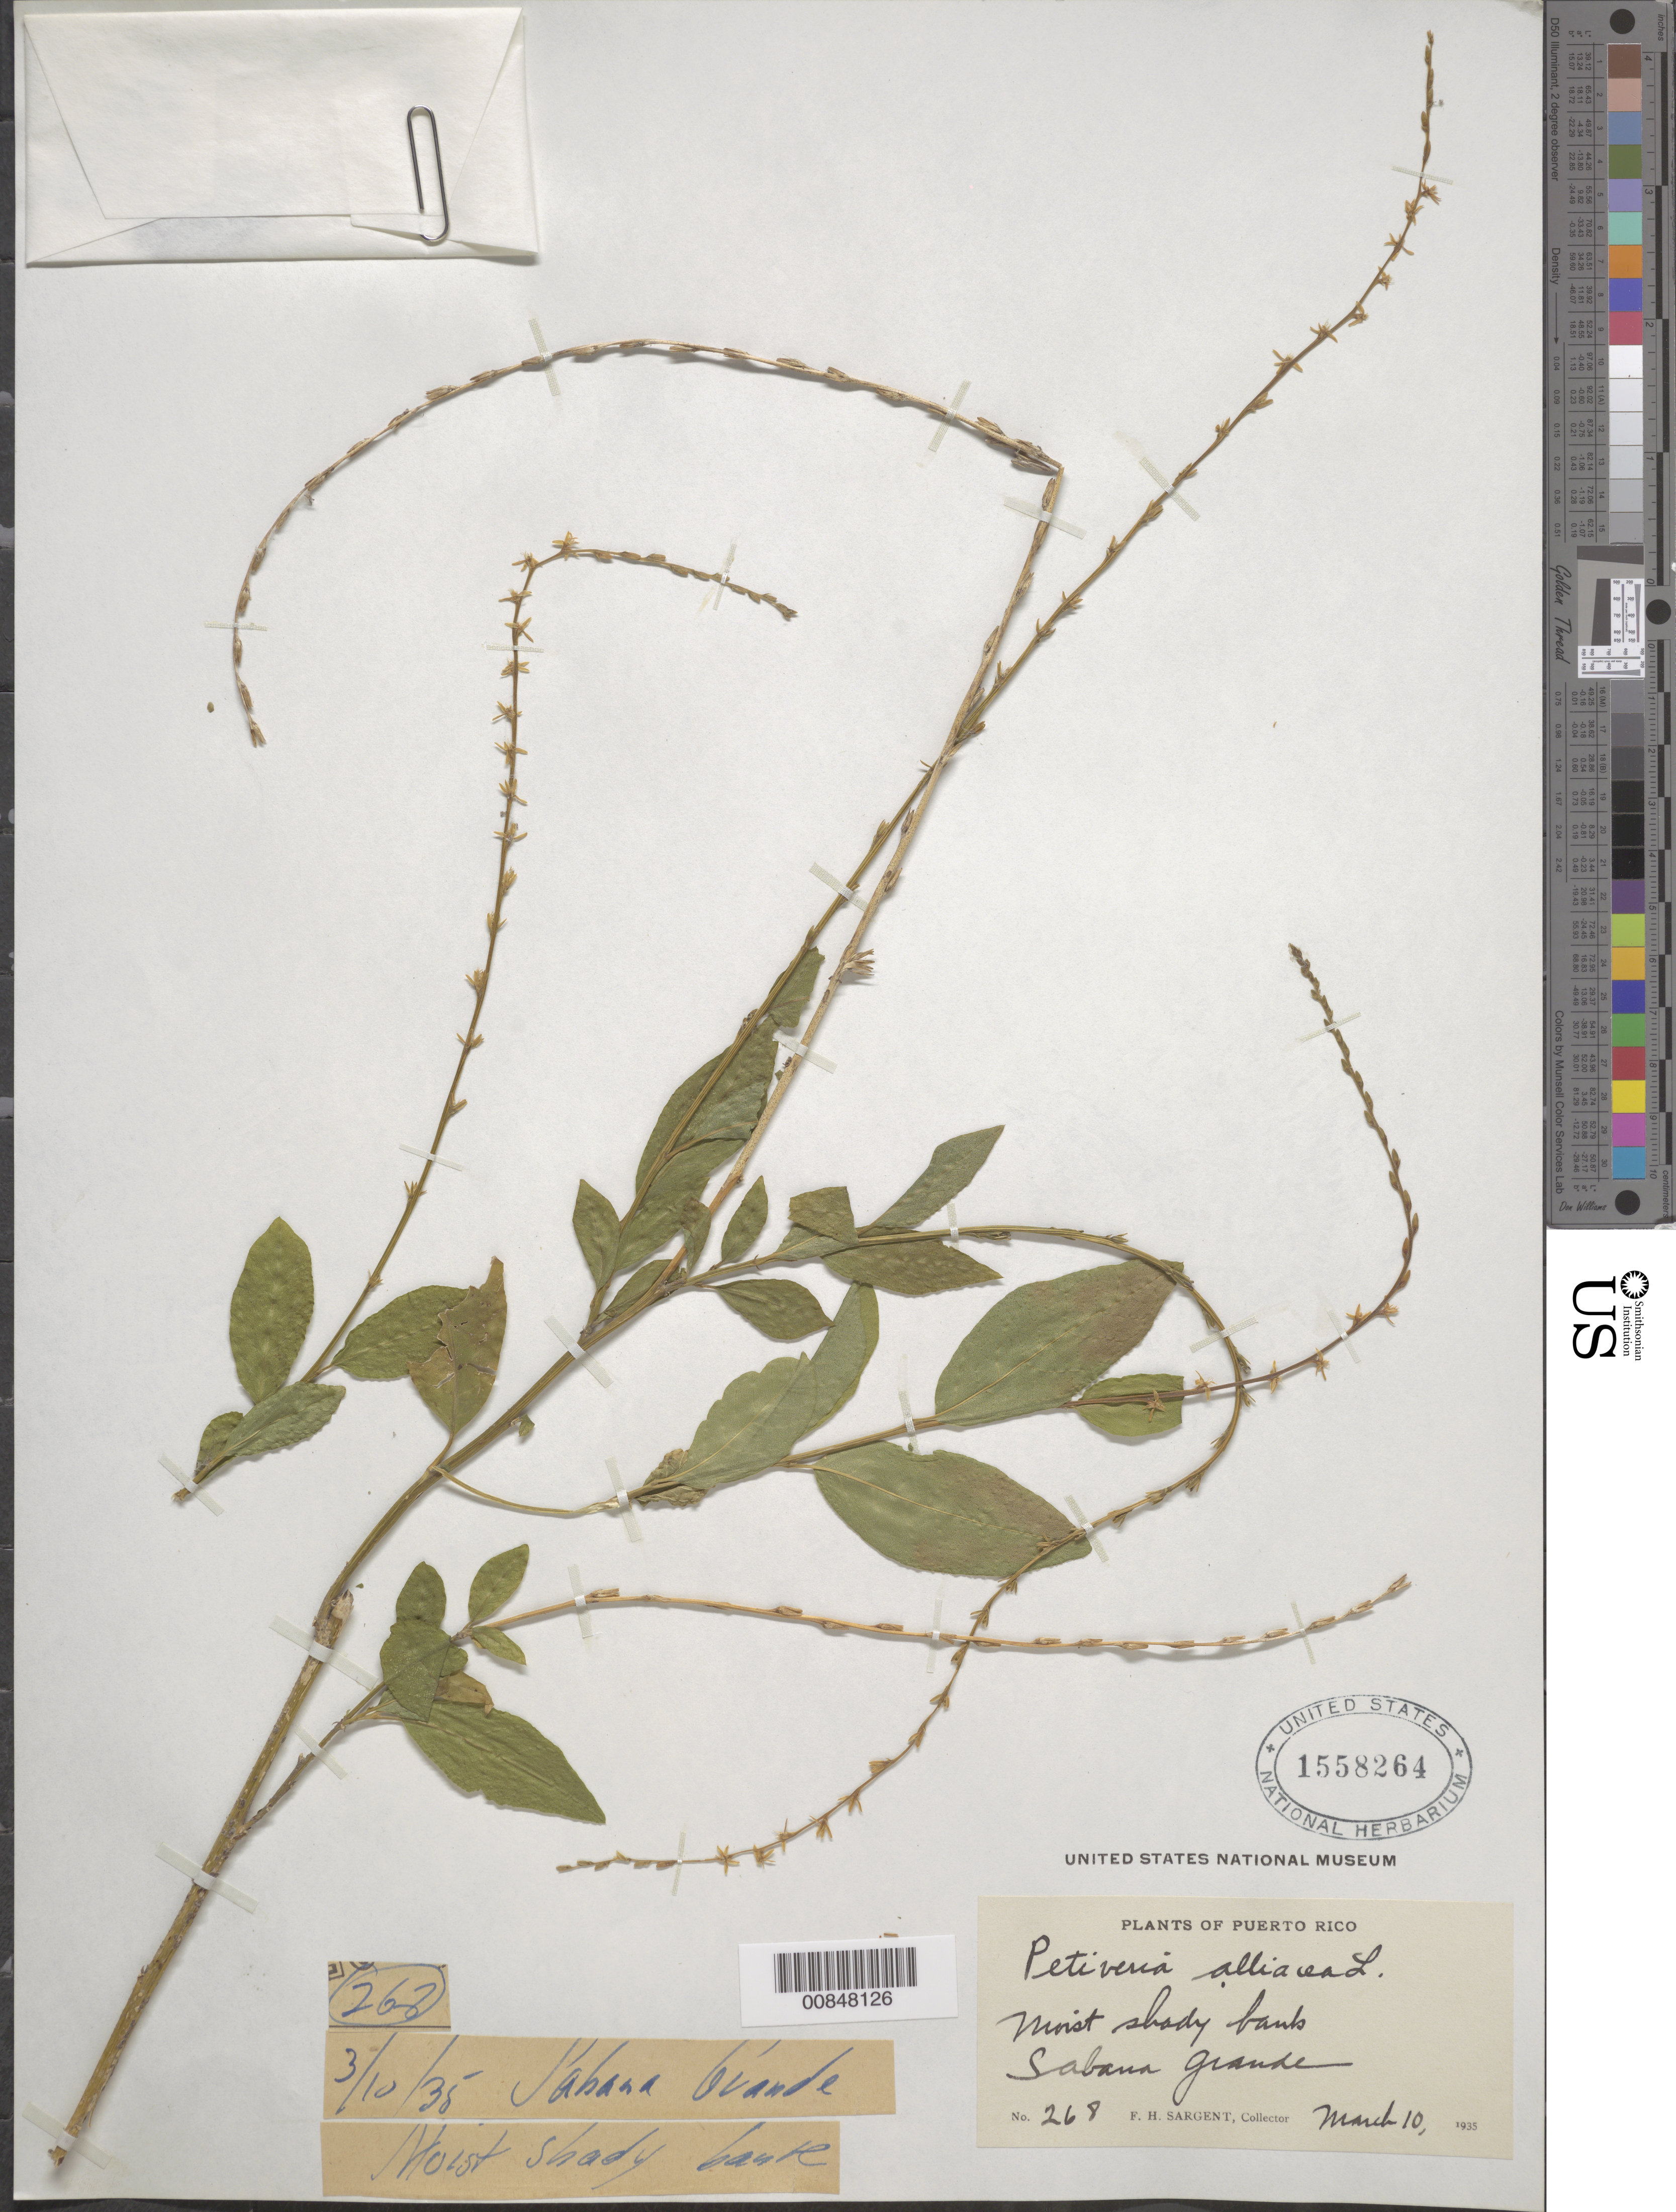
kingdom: Plantae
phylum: Tracheophyta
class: Magnoliopsida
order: Caryophyllales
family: Phytolaccaceae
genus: Petiveria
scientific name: Petiveria alliacea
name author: L.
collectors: F. H. Sargent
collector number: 268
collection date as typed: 10 Mar 1935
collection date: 1935-03-10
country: Puerto Rico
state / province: Sabana Grande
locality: Sabana Grande.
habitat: Moist shady banks.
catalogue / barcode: US 1558264